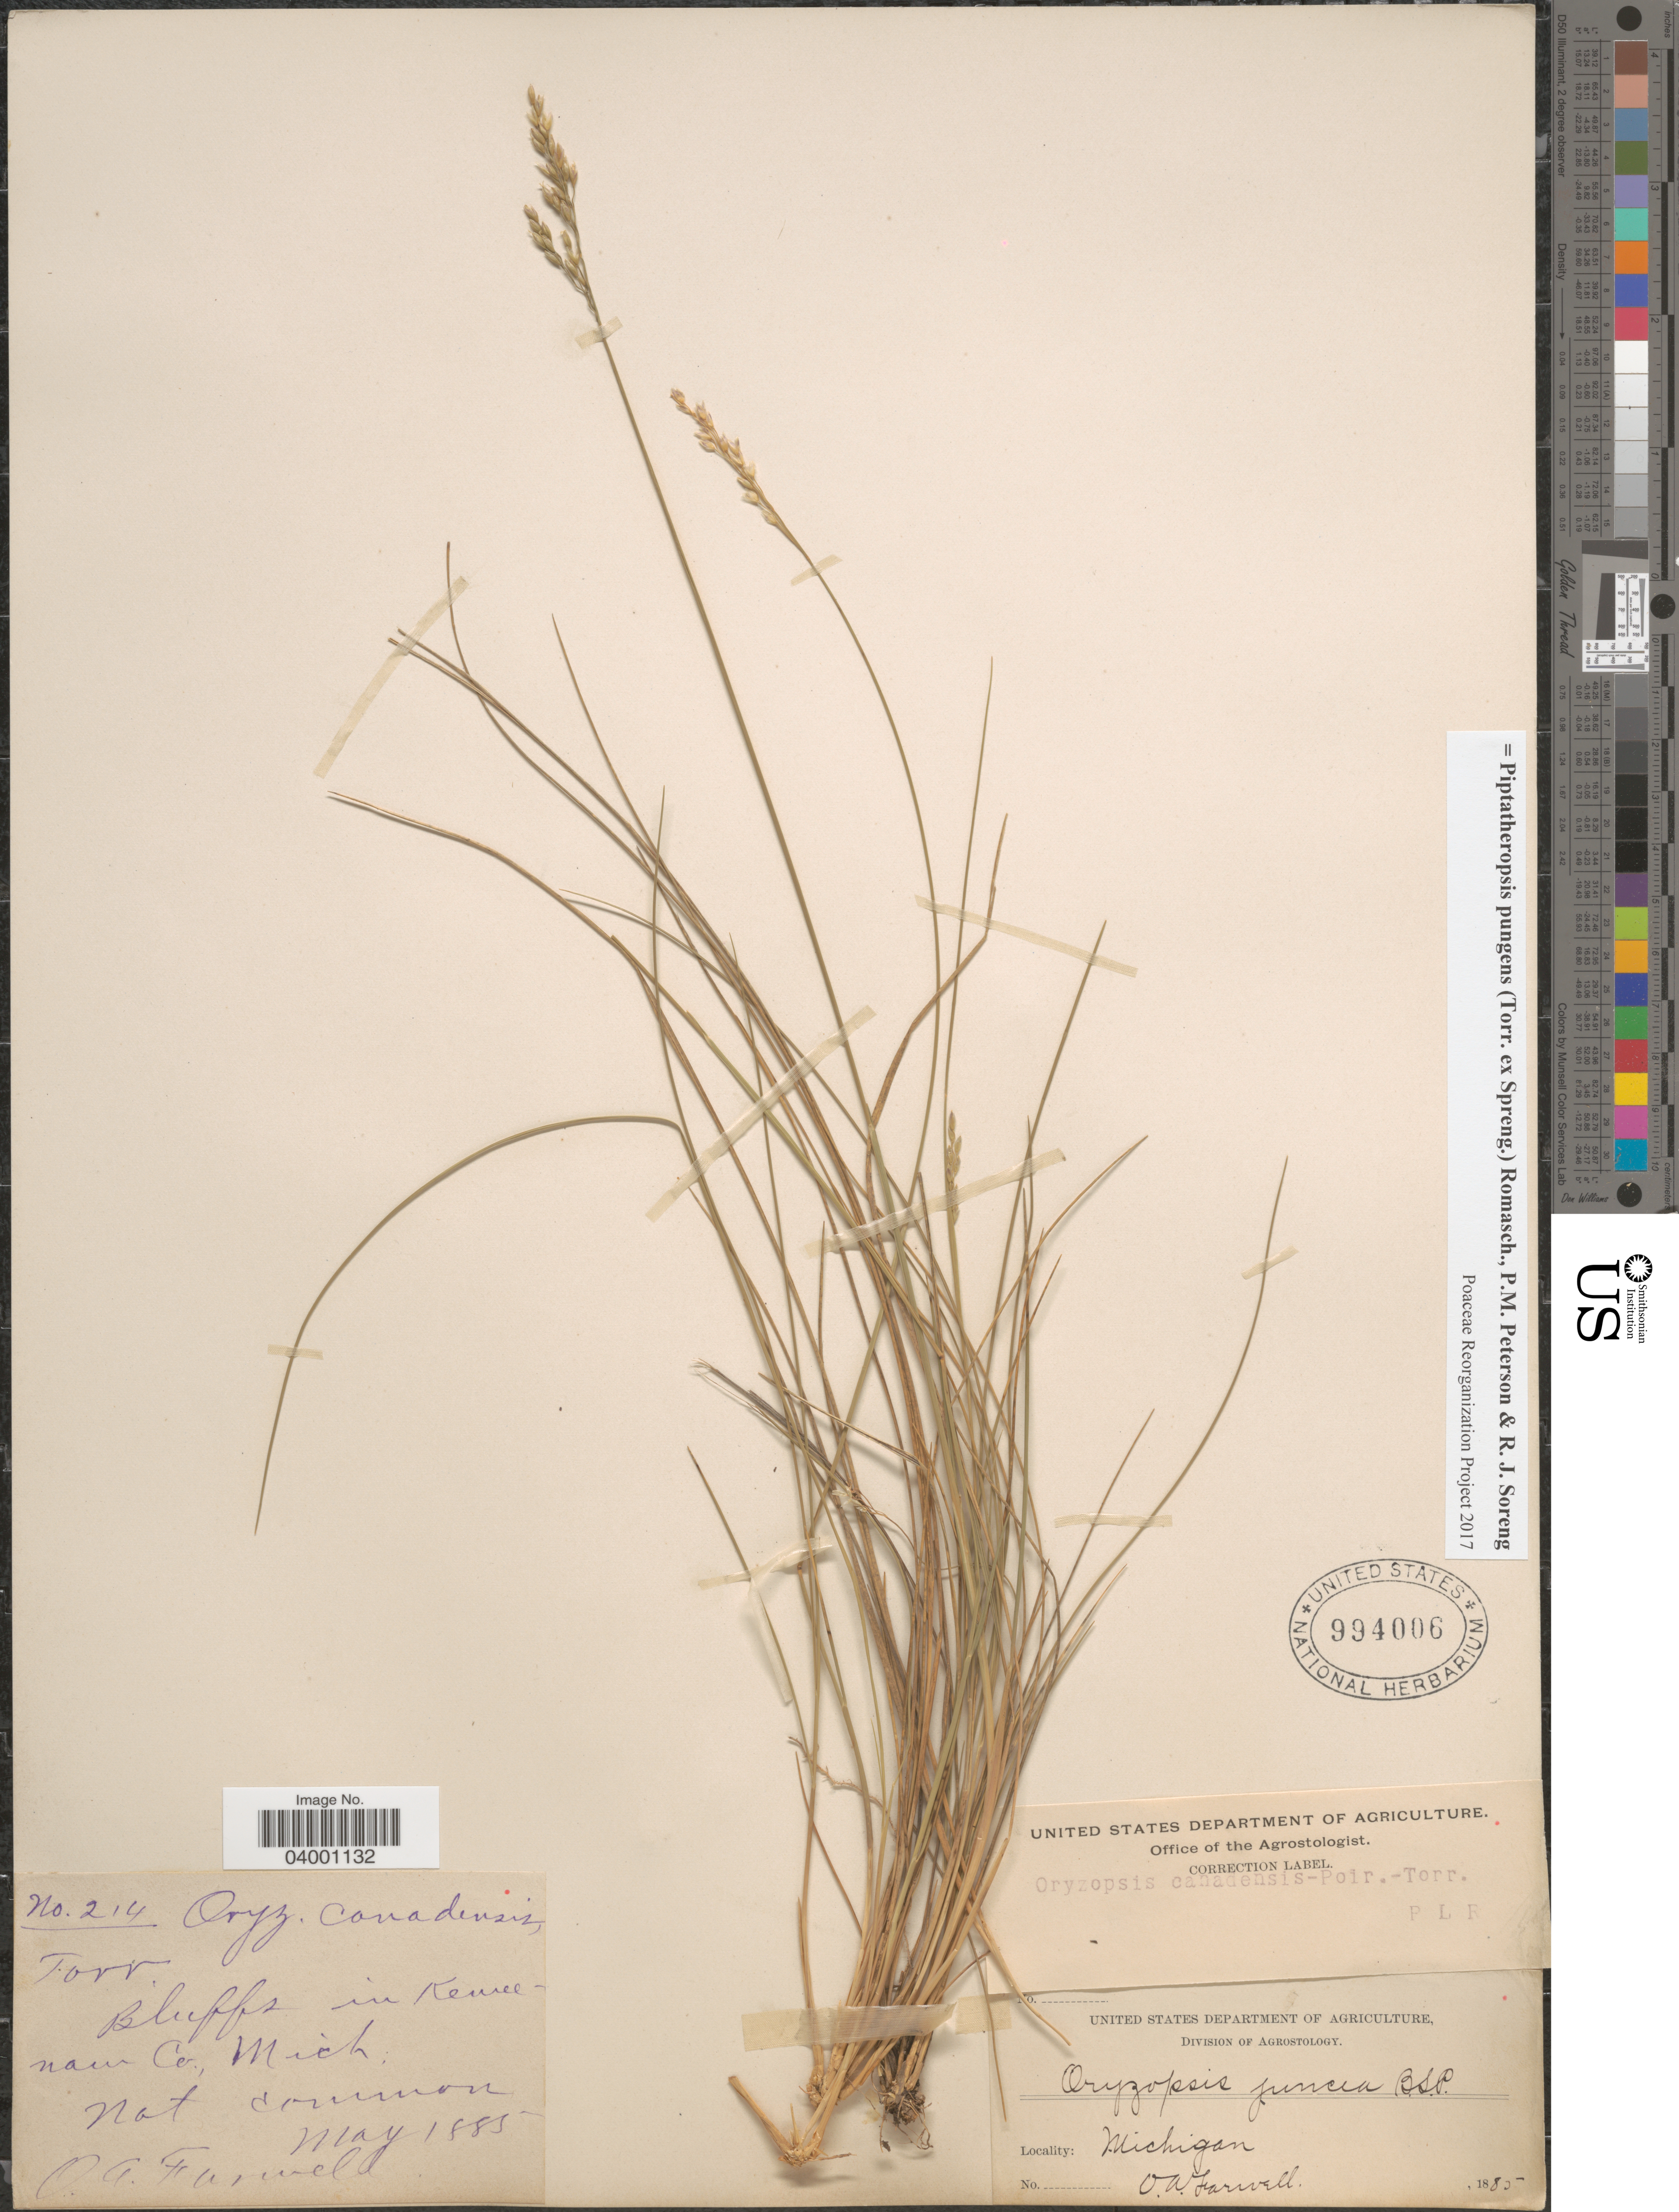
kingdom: Plantae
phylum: Tracheophyta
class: Liliopsida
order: Poales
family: Poaceae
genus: Piptatheropsis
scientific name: Piptatheropsis pungens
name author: (Torr. ex Spreng.) Romasch. et al.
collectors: O. Farwell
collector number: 214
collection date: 1885-05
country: United States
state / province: Michigan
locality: Bluffs in Keweenaw Co.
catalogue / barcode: US 994006